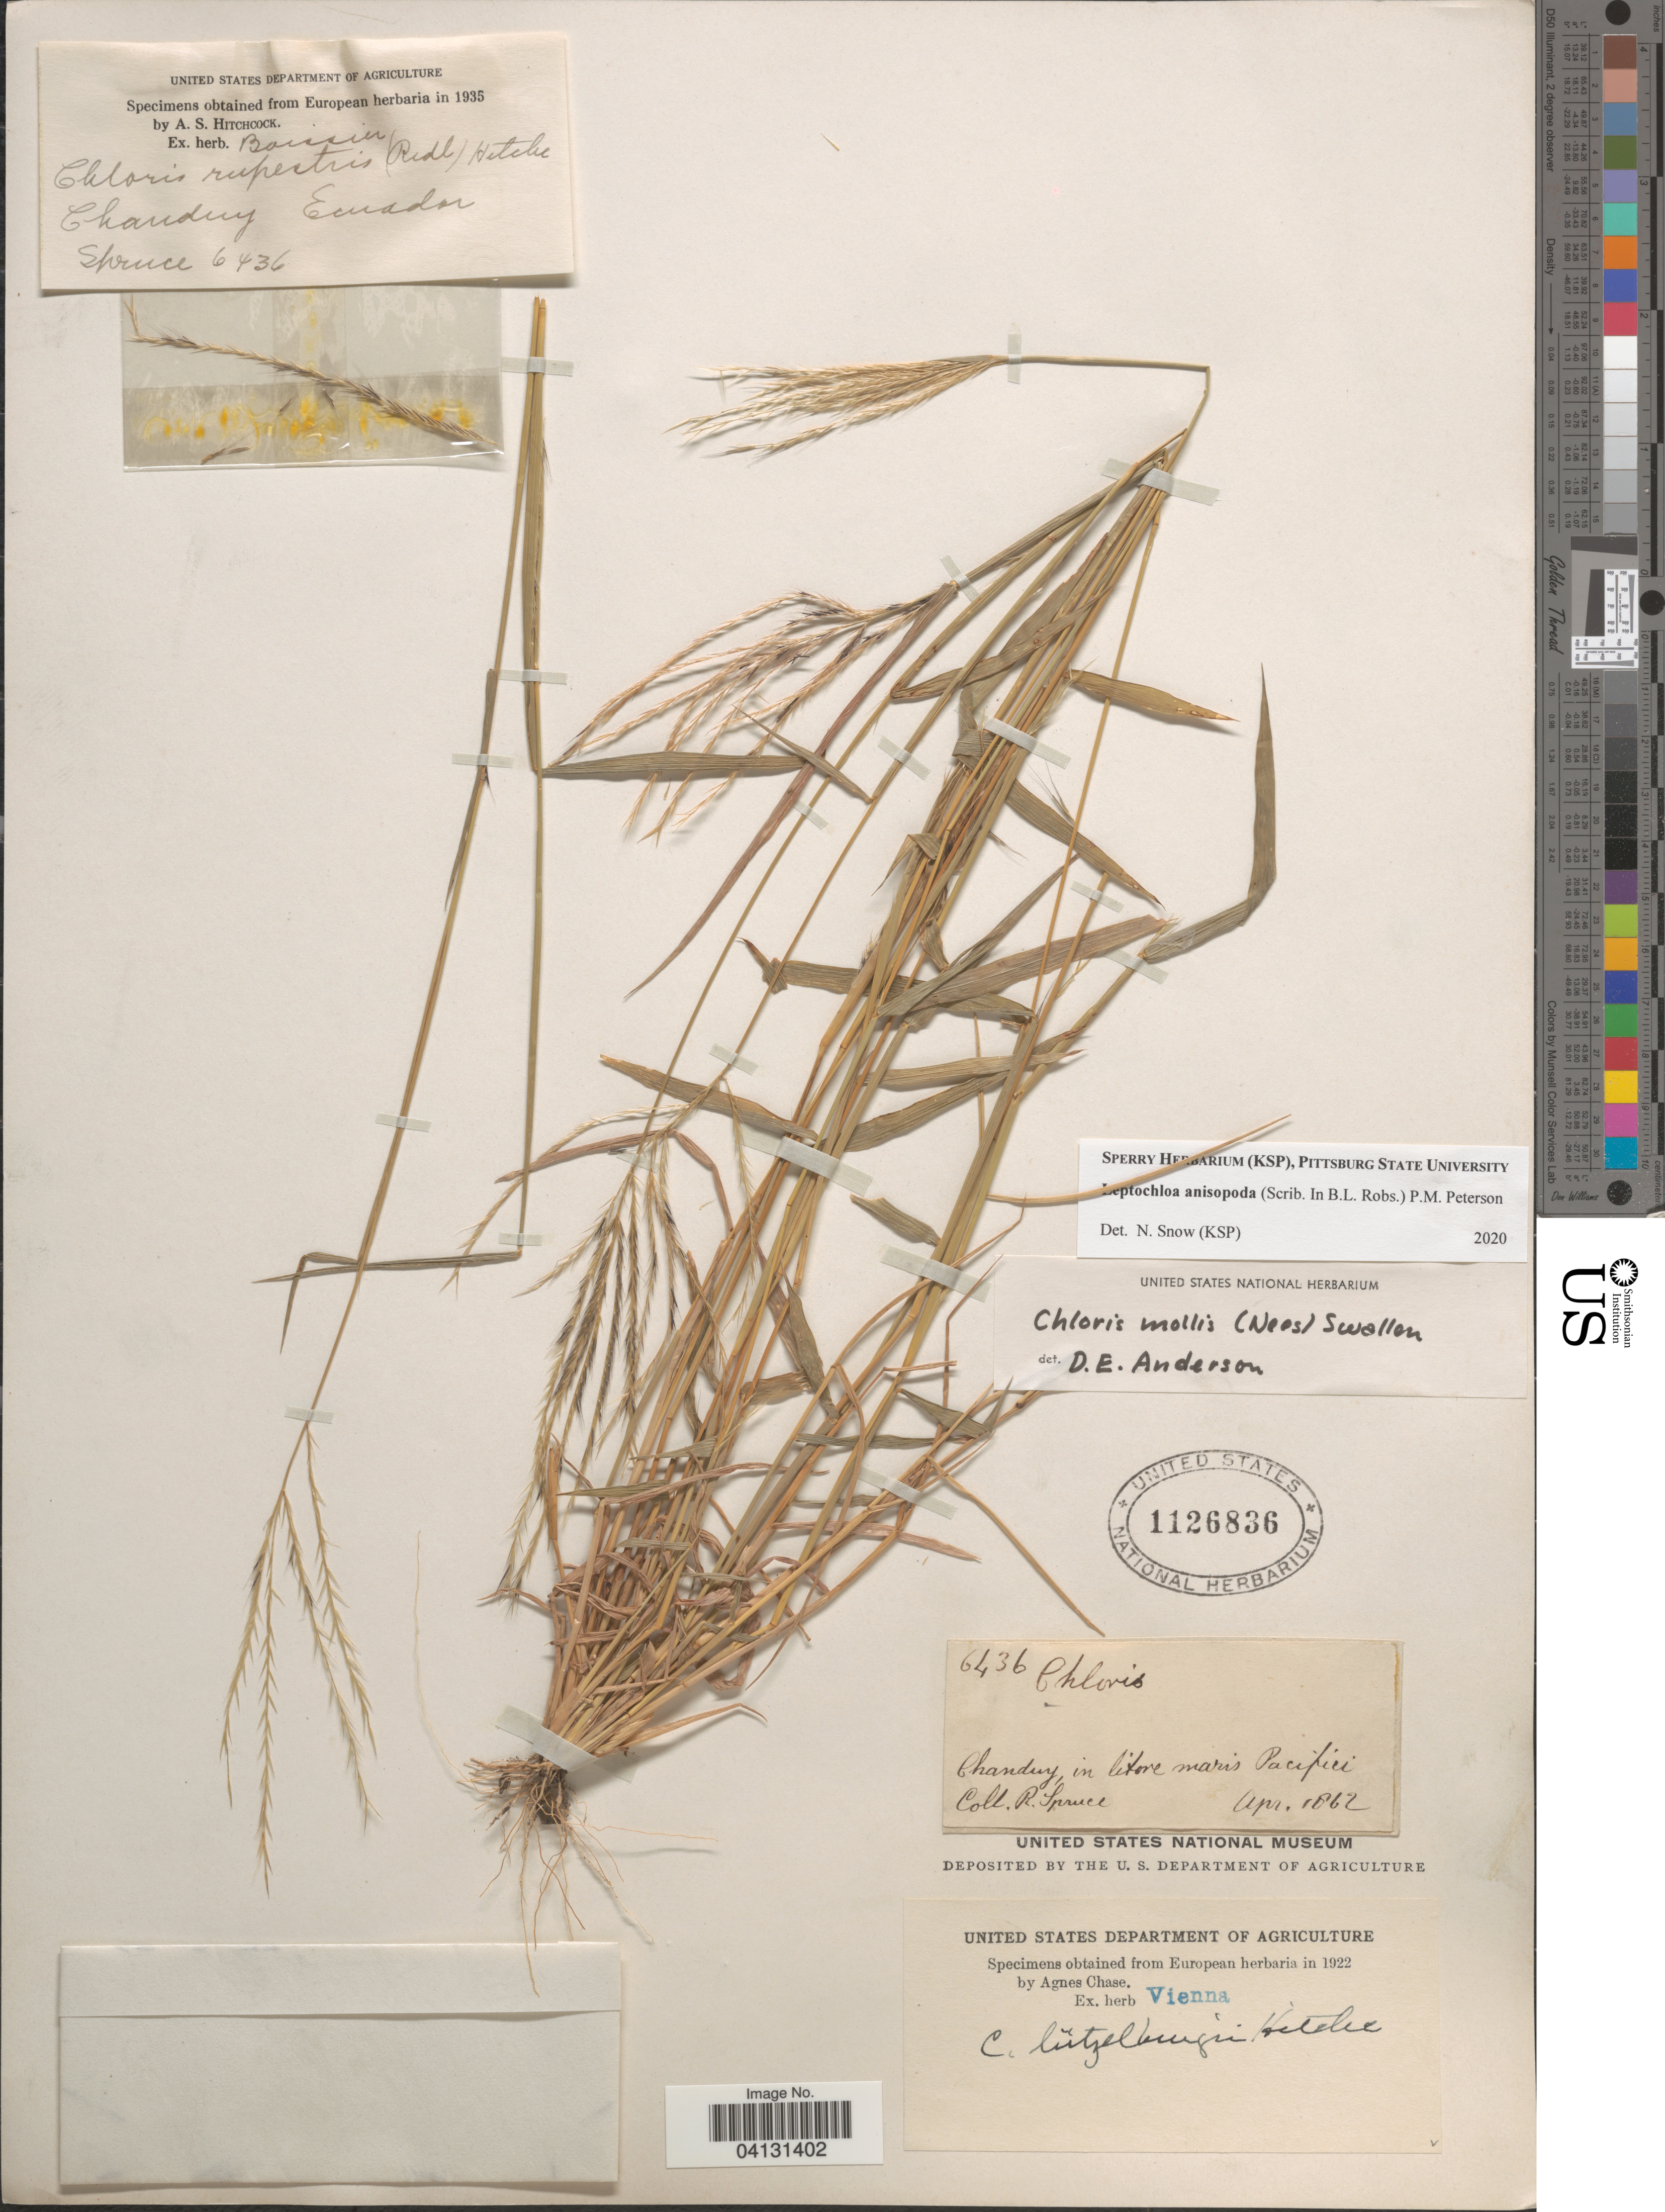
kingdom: Plantae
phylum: Tracheophyta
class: Liliopsida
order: Poales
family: Poaceae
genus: Leptochloa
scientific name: Leptochloa anisopoda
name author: (B.L. Rob. ex Scribn.) P.M. Peterson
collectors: R. Spruce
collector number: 6436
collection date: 1862-04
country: Ecuador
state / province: Guayas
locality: Chanduy in litore maris Pacifici.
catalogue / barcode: US 1126836